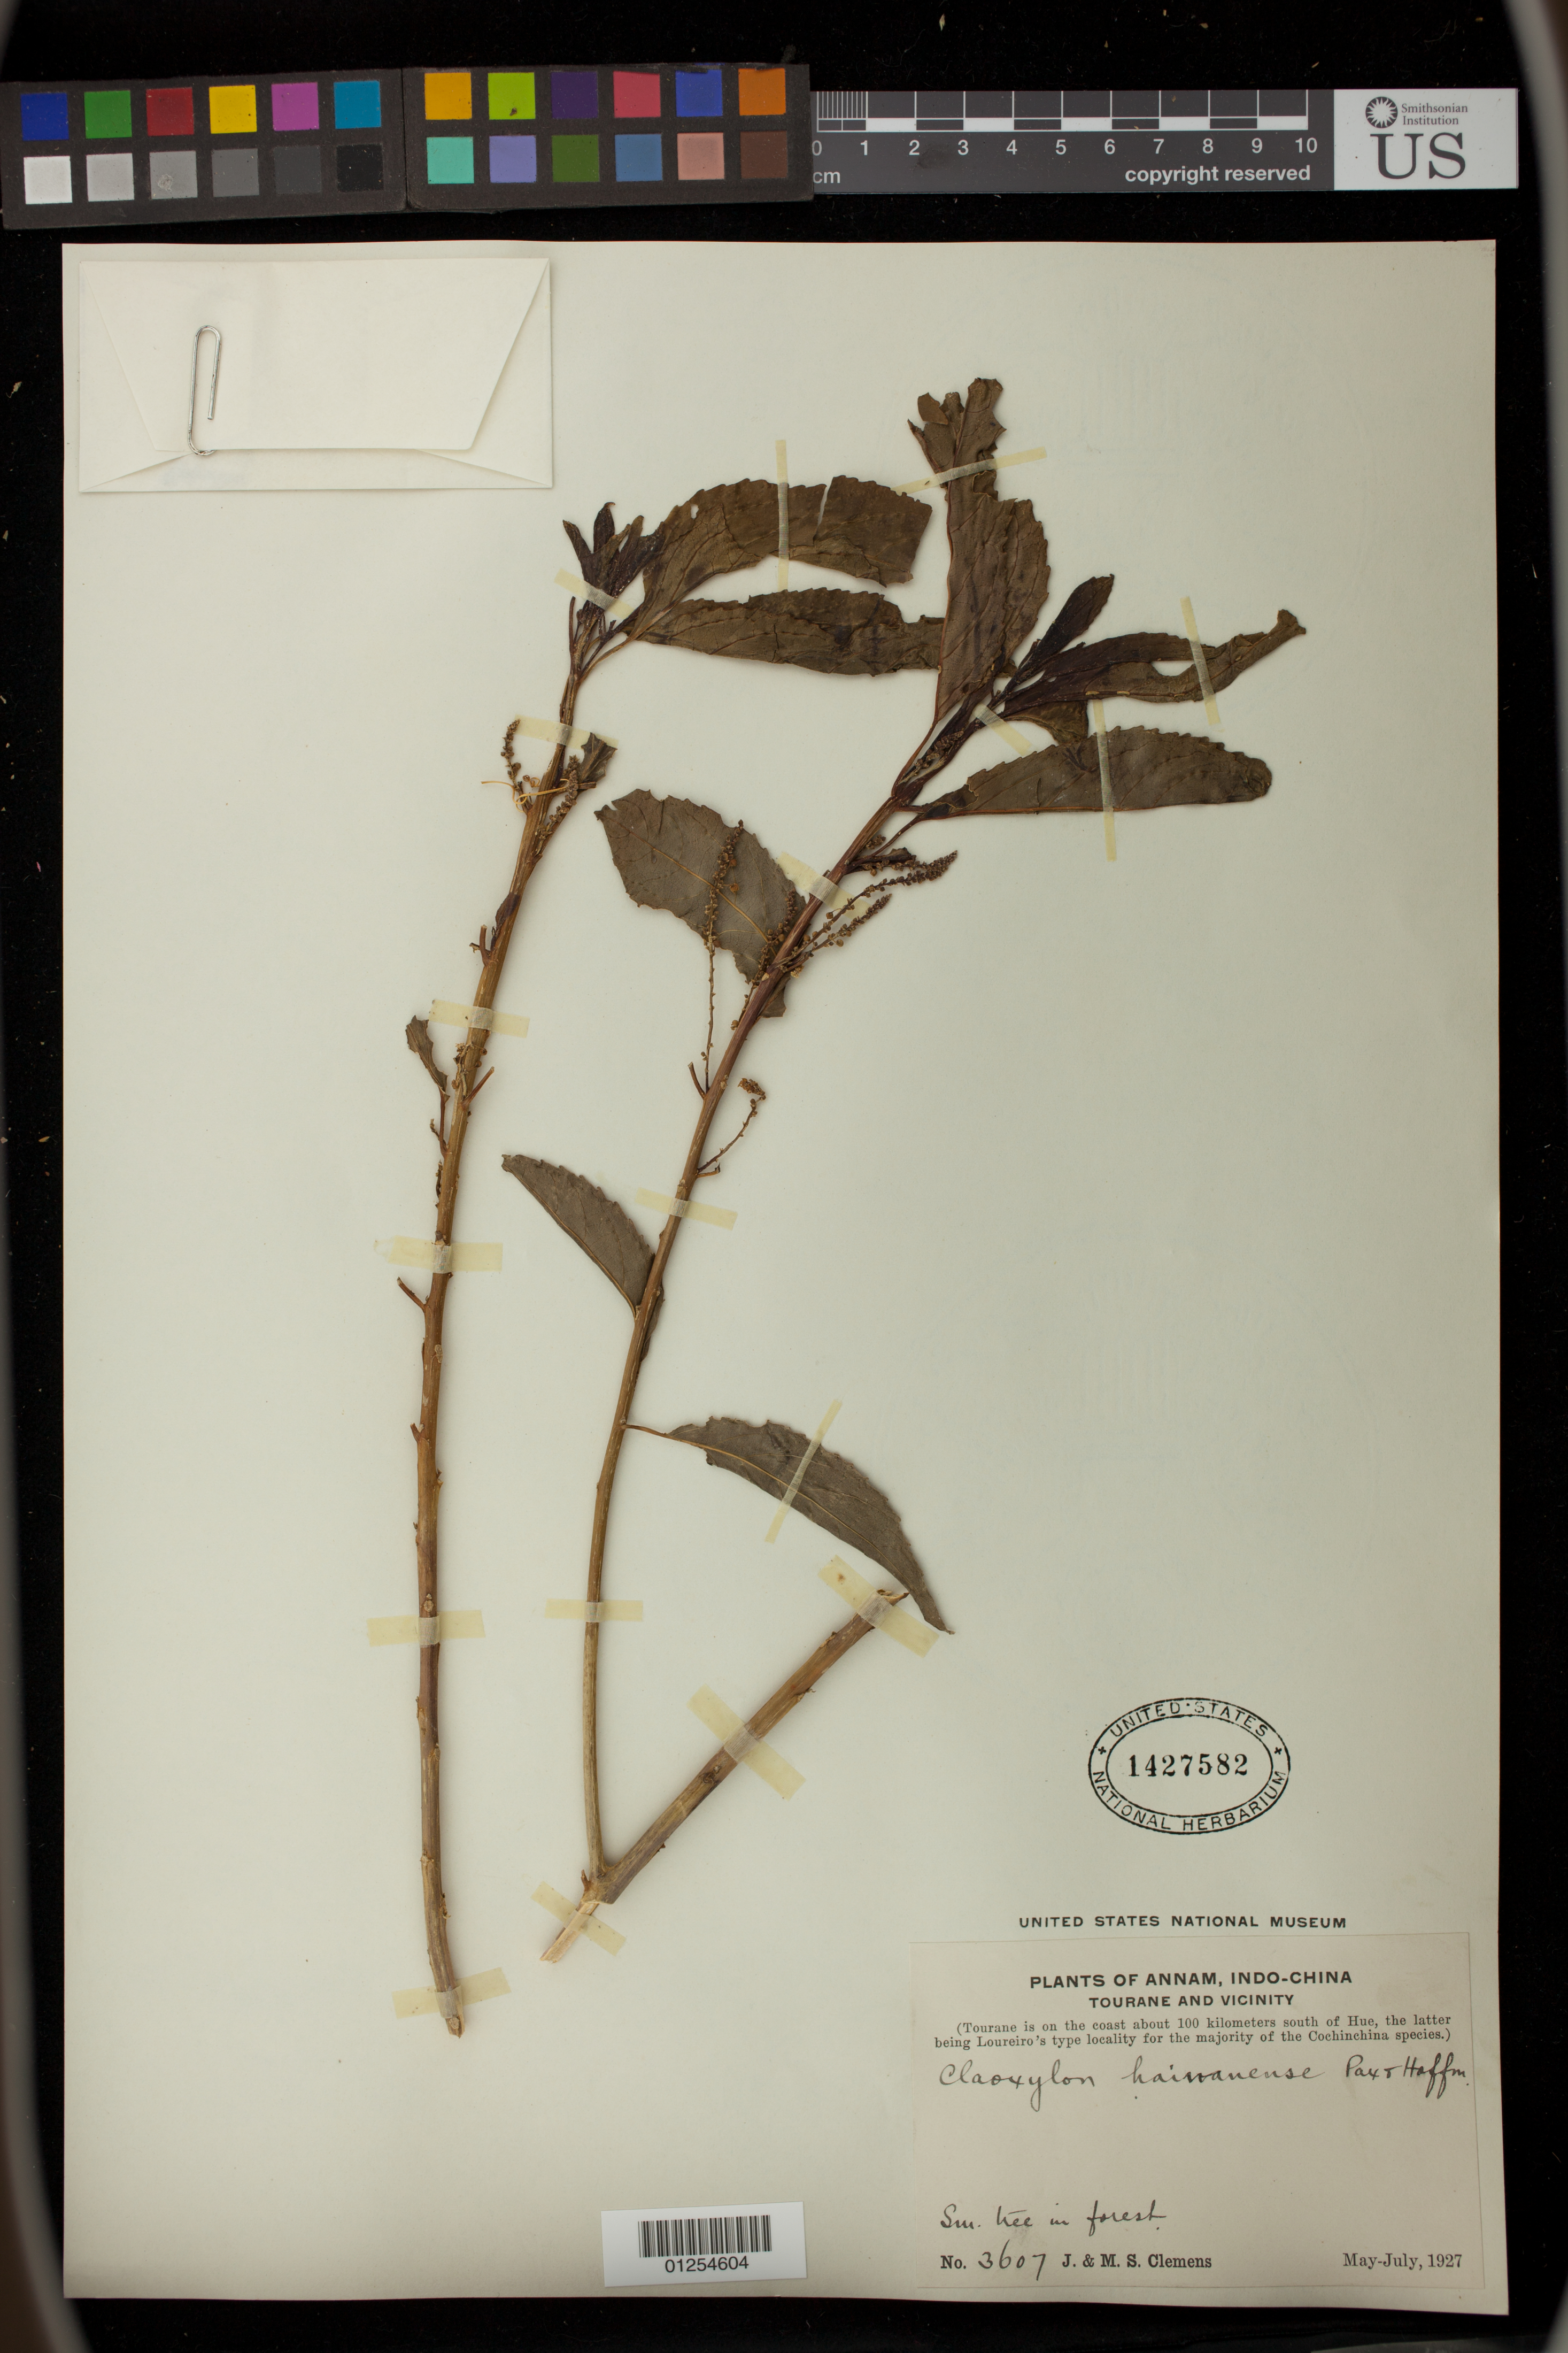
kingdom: Plantae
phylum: Tracheophyta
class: Magnoliopsida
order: Malpighiales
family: Euphorbiaceae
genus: Claoxylon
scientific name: Claoxylon hainanense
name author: Pax & K. Hoffm.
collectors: J. Clemens & M. S. Clemens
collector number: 3607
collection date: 1927-05/1927-07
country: Vietnam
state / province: Da Nang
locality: Tourane [Da Nang], on the coast about 100 km S of Hue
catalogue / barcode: US 1427582